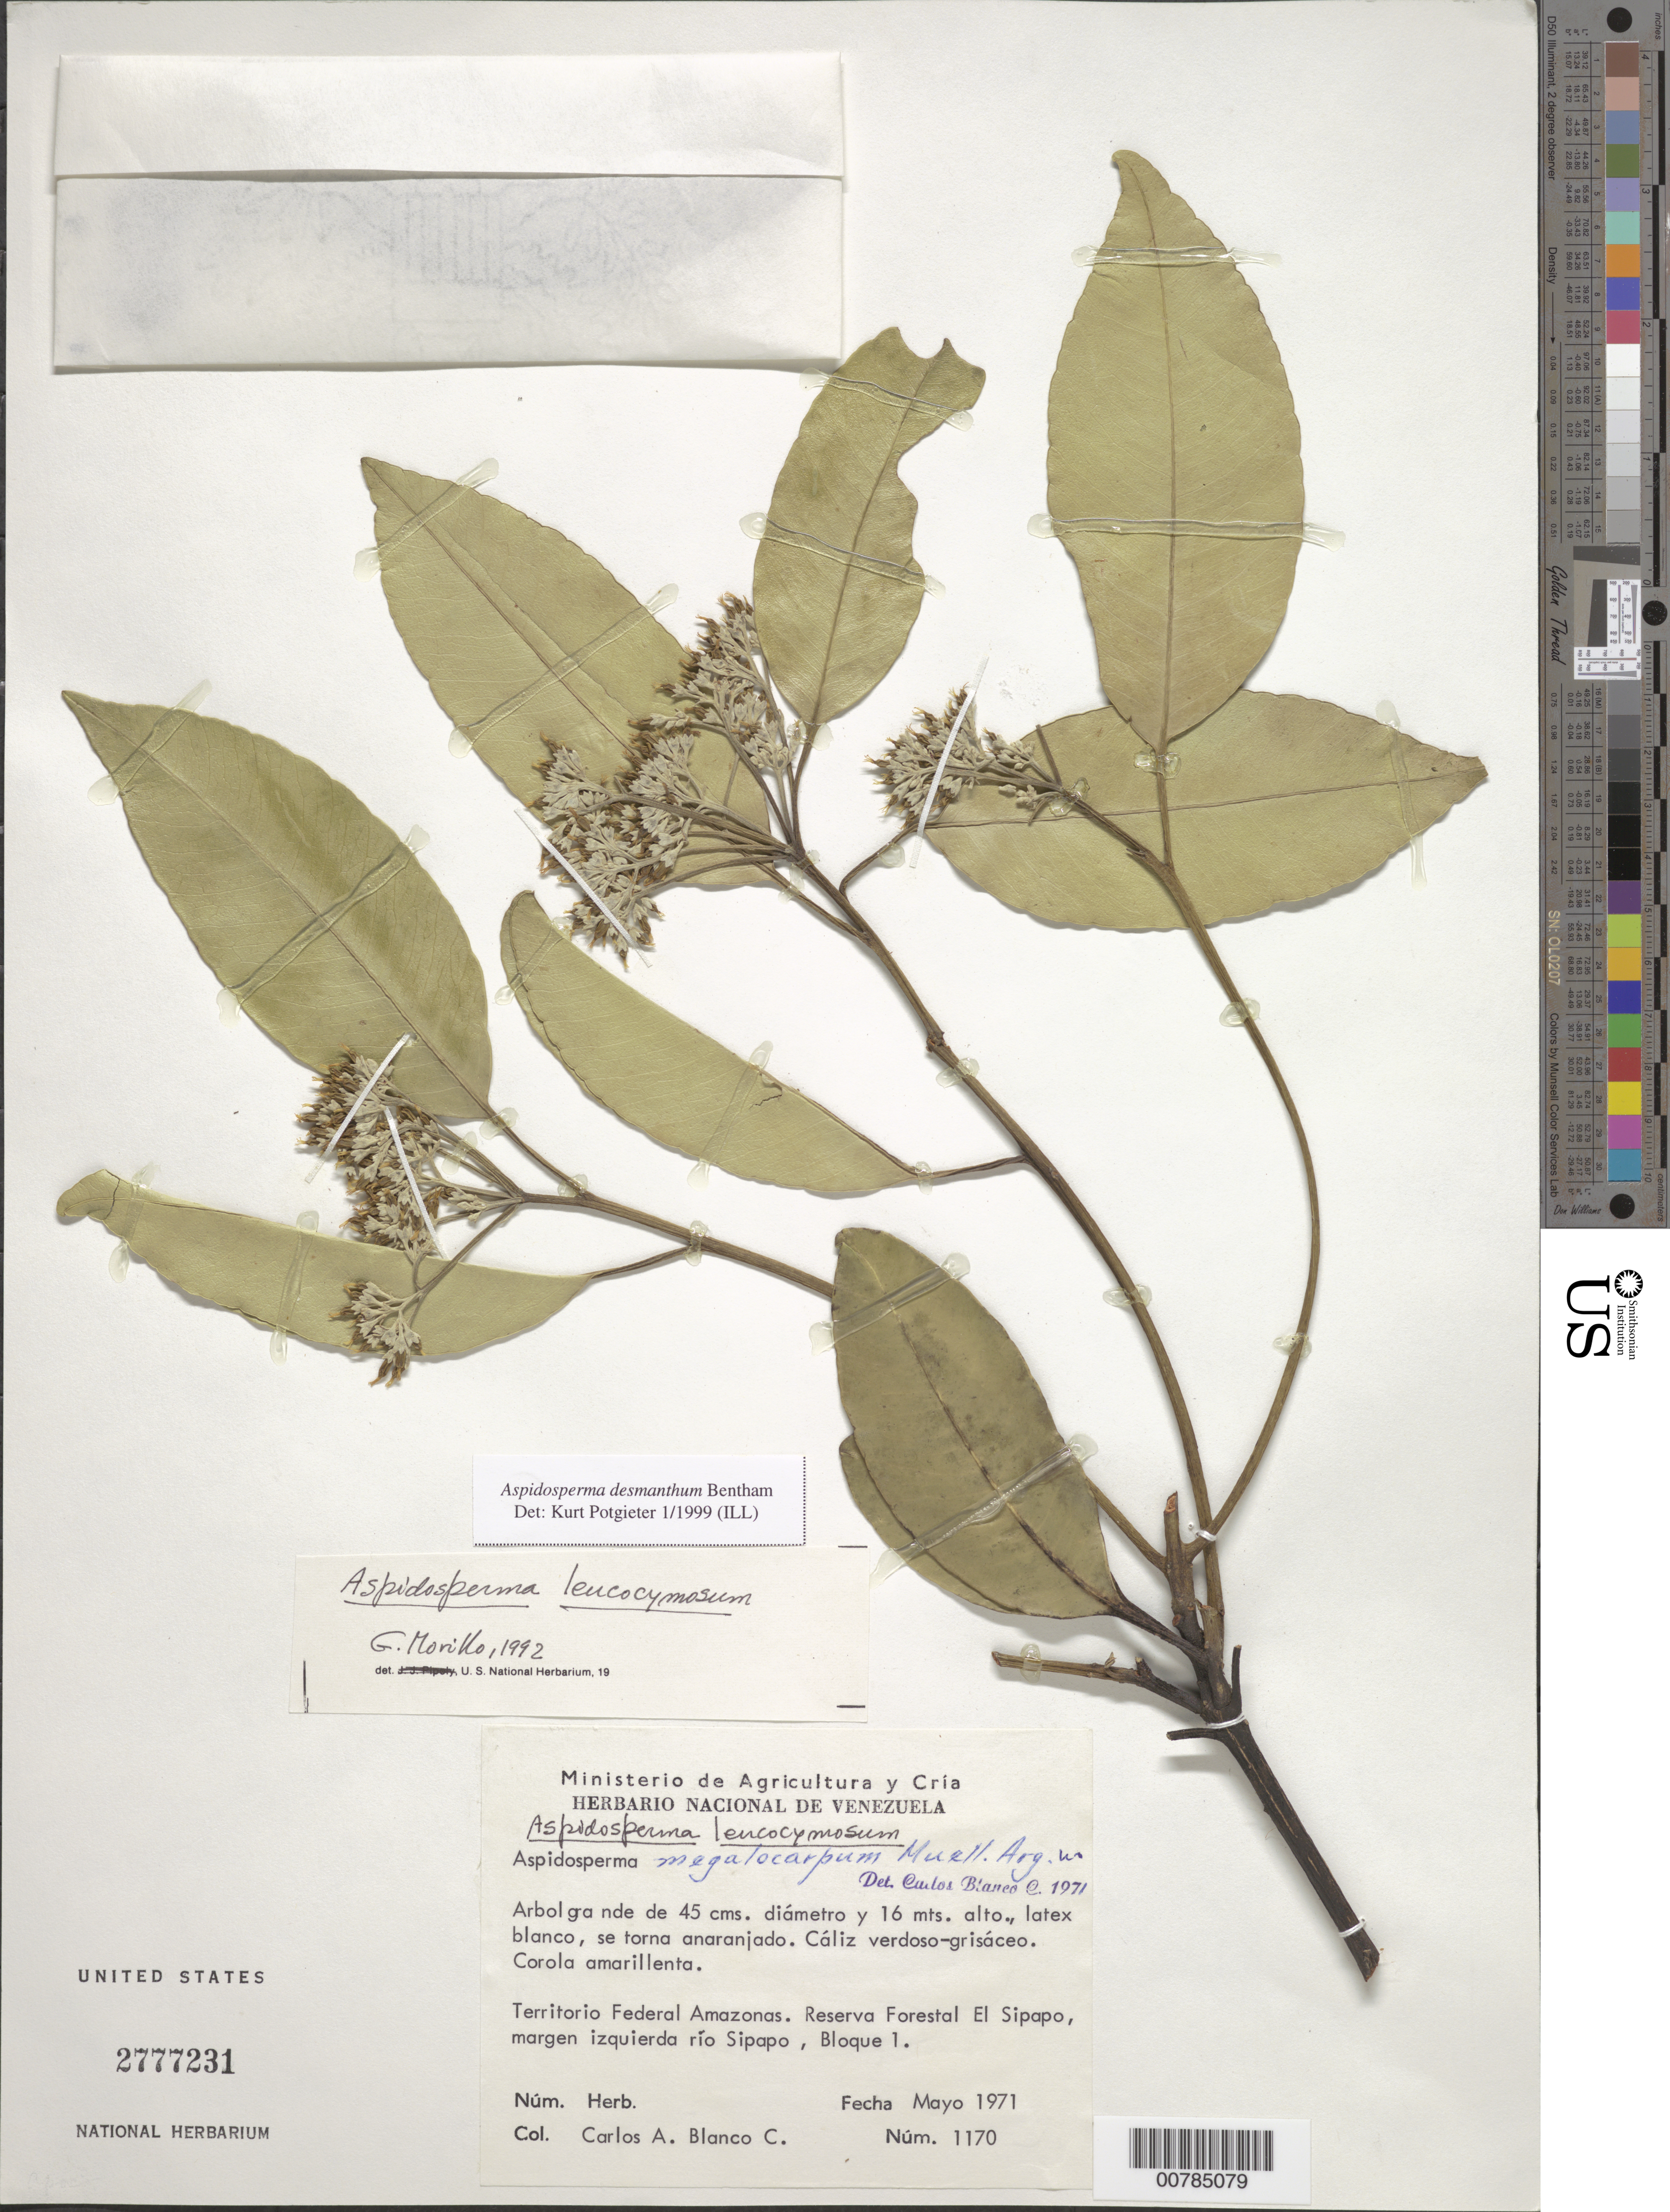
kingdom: Plantae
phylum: Tracheophyta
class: Magnoliopsida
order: Gentianales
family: Apocynaceae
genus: Aspidosperma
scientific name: Aspidosperma desmanthum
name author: Benth. ex Müll. Arg.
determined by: Potgieter, K.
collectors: C. A. Blanco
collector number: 1170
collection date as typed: May-71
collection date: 1971-05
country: Venezuela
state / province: Amazonas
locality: Reserva Forestal El Sipapo, Río Sipapo; Bloque I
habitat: Margen izquierda del rio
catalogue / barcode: US 2777231